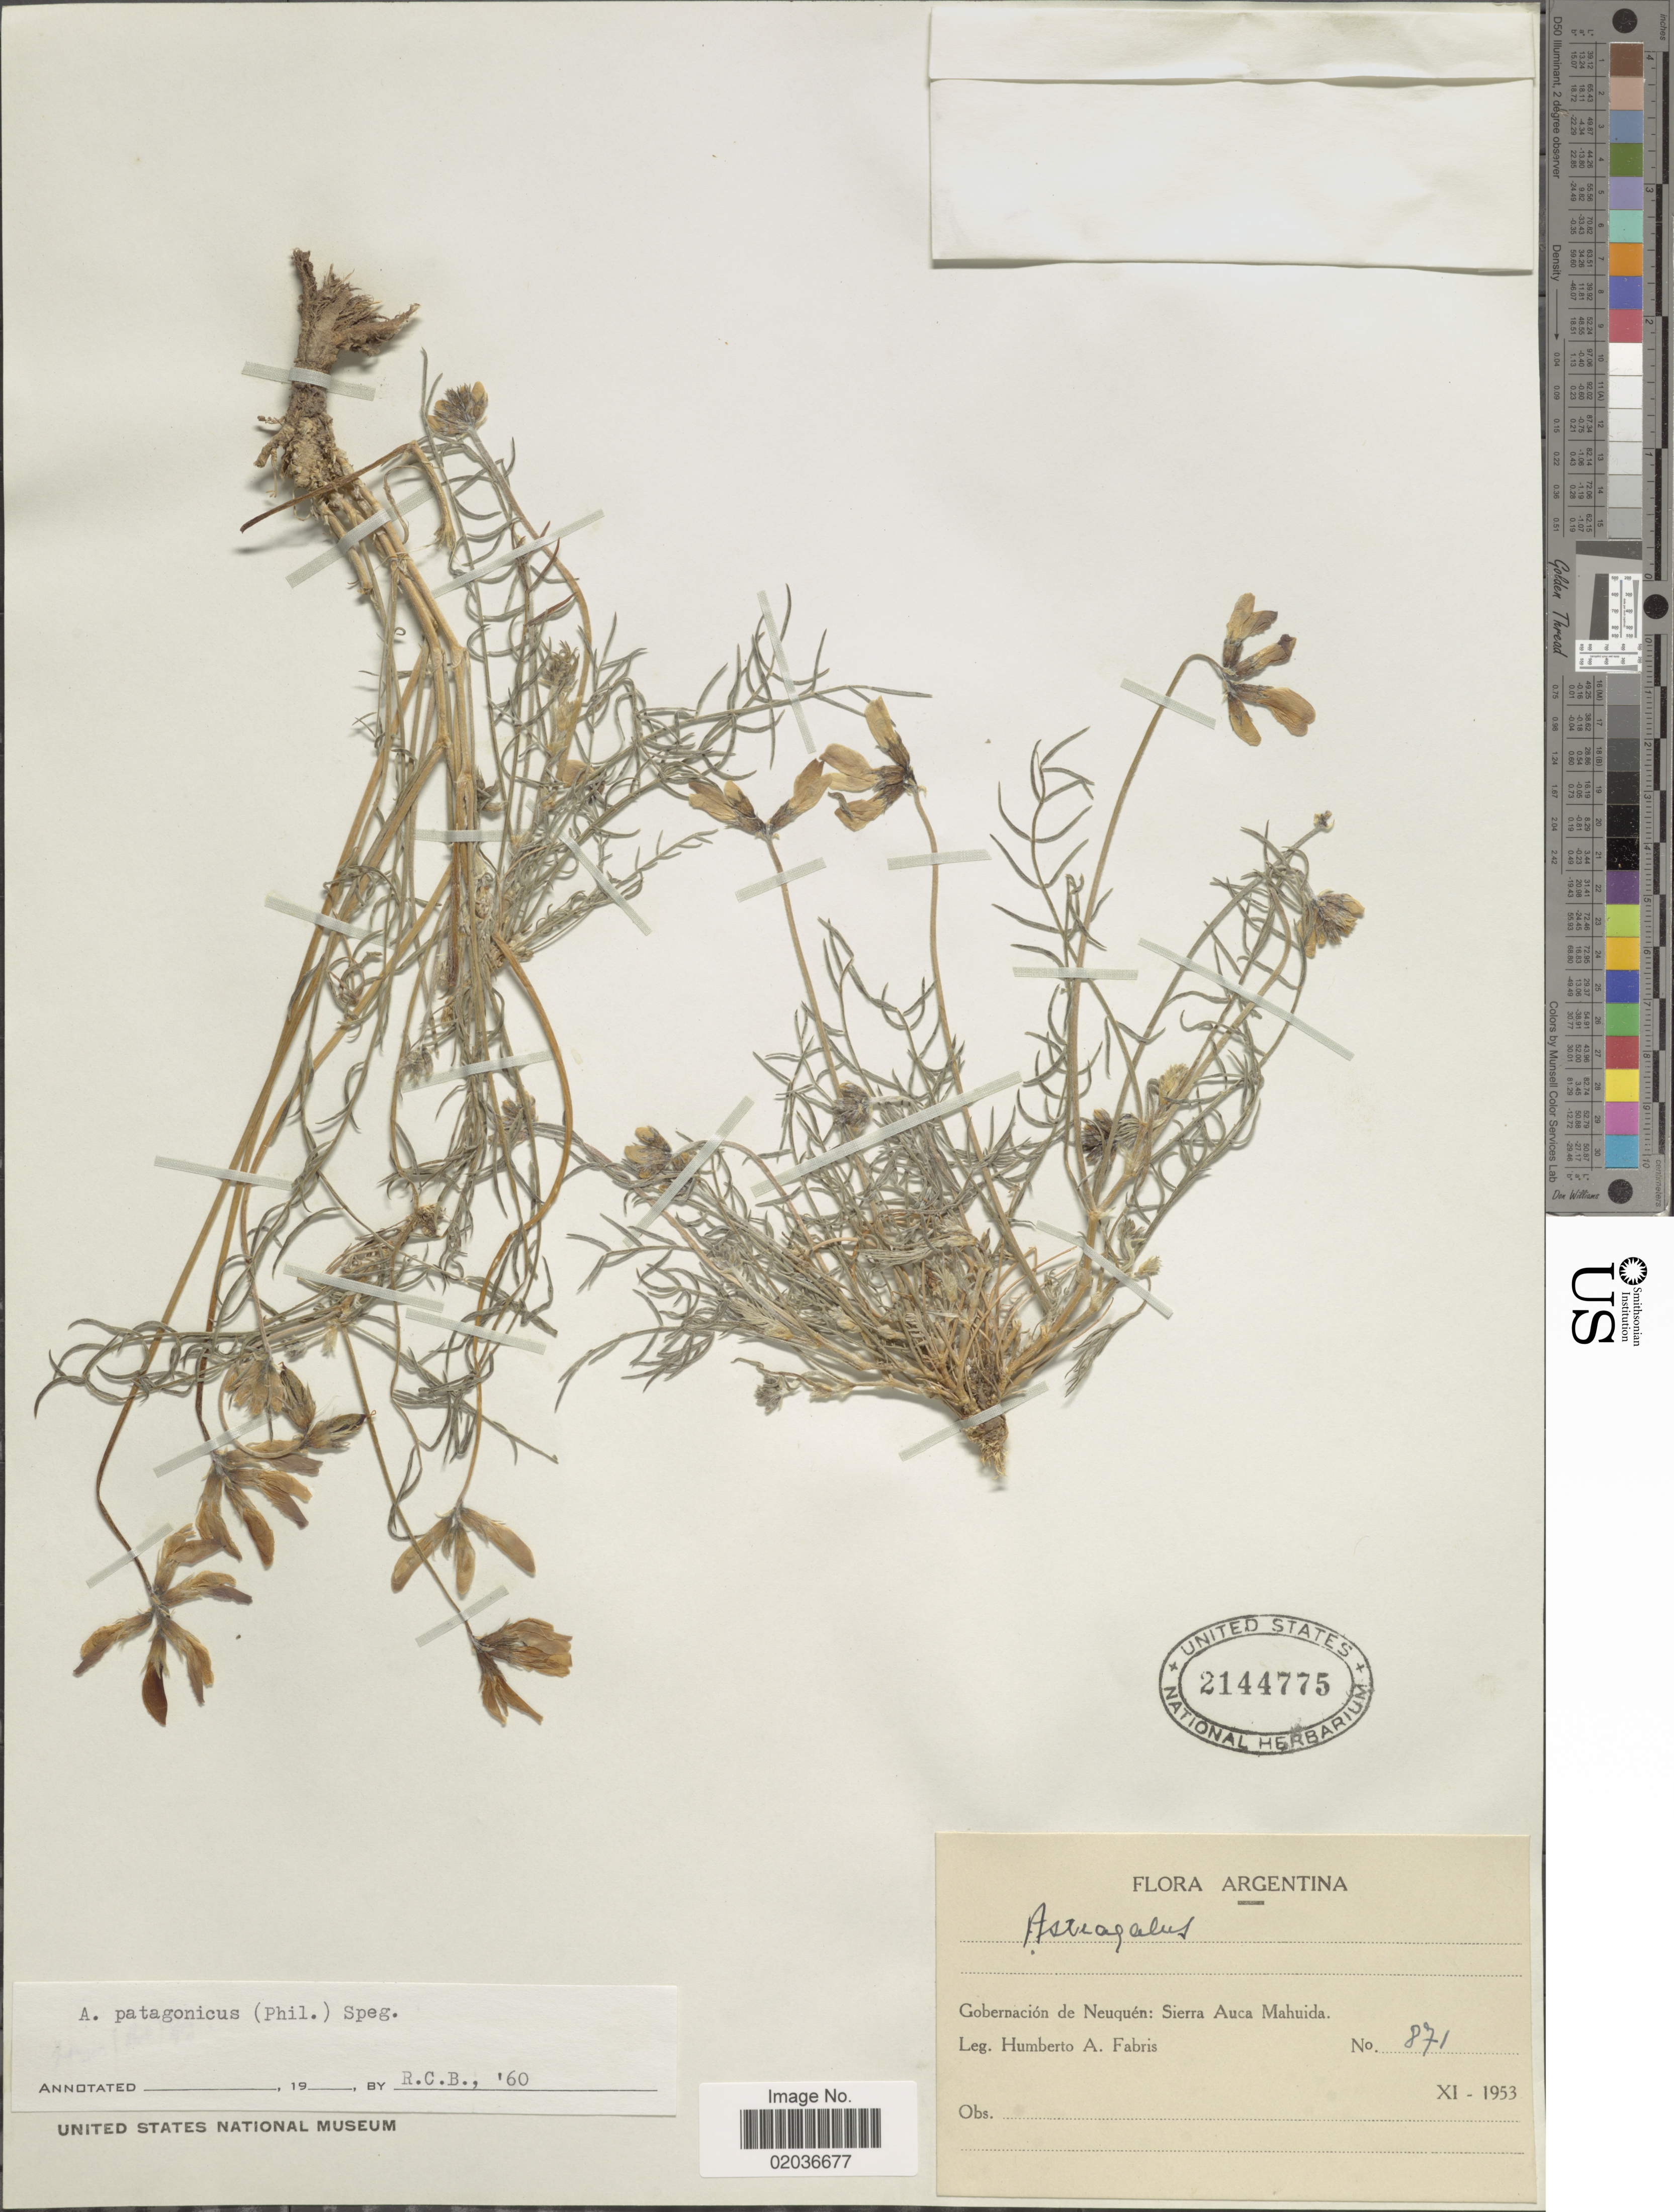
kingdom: Plantae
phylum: Tracheophyta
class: Magnoliopsida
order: Fabales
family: Fabaceae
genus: Astragalus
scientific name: Astragalus patagonicus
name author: (Phil.) Speg.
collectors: H. A. Fabris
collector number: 871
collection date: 1953-11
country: Argentina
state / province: Neuquen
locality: Gobernación de Neuquén: Sierra Auca Mahuida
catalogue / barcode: US 2144775